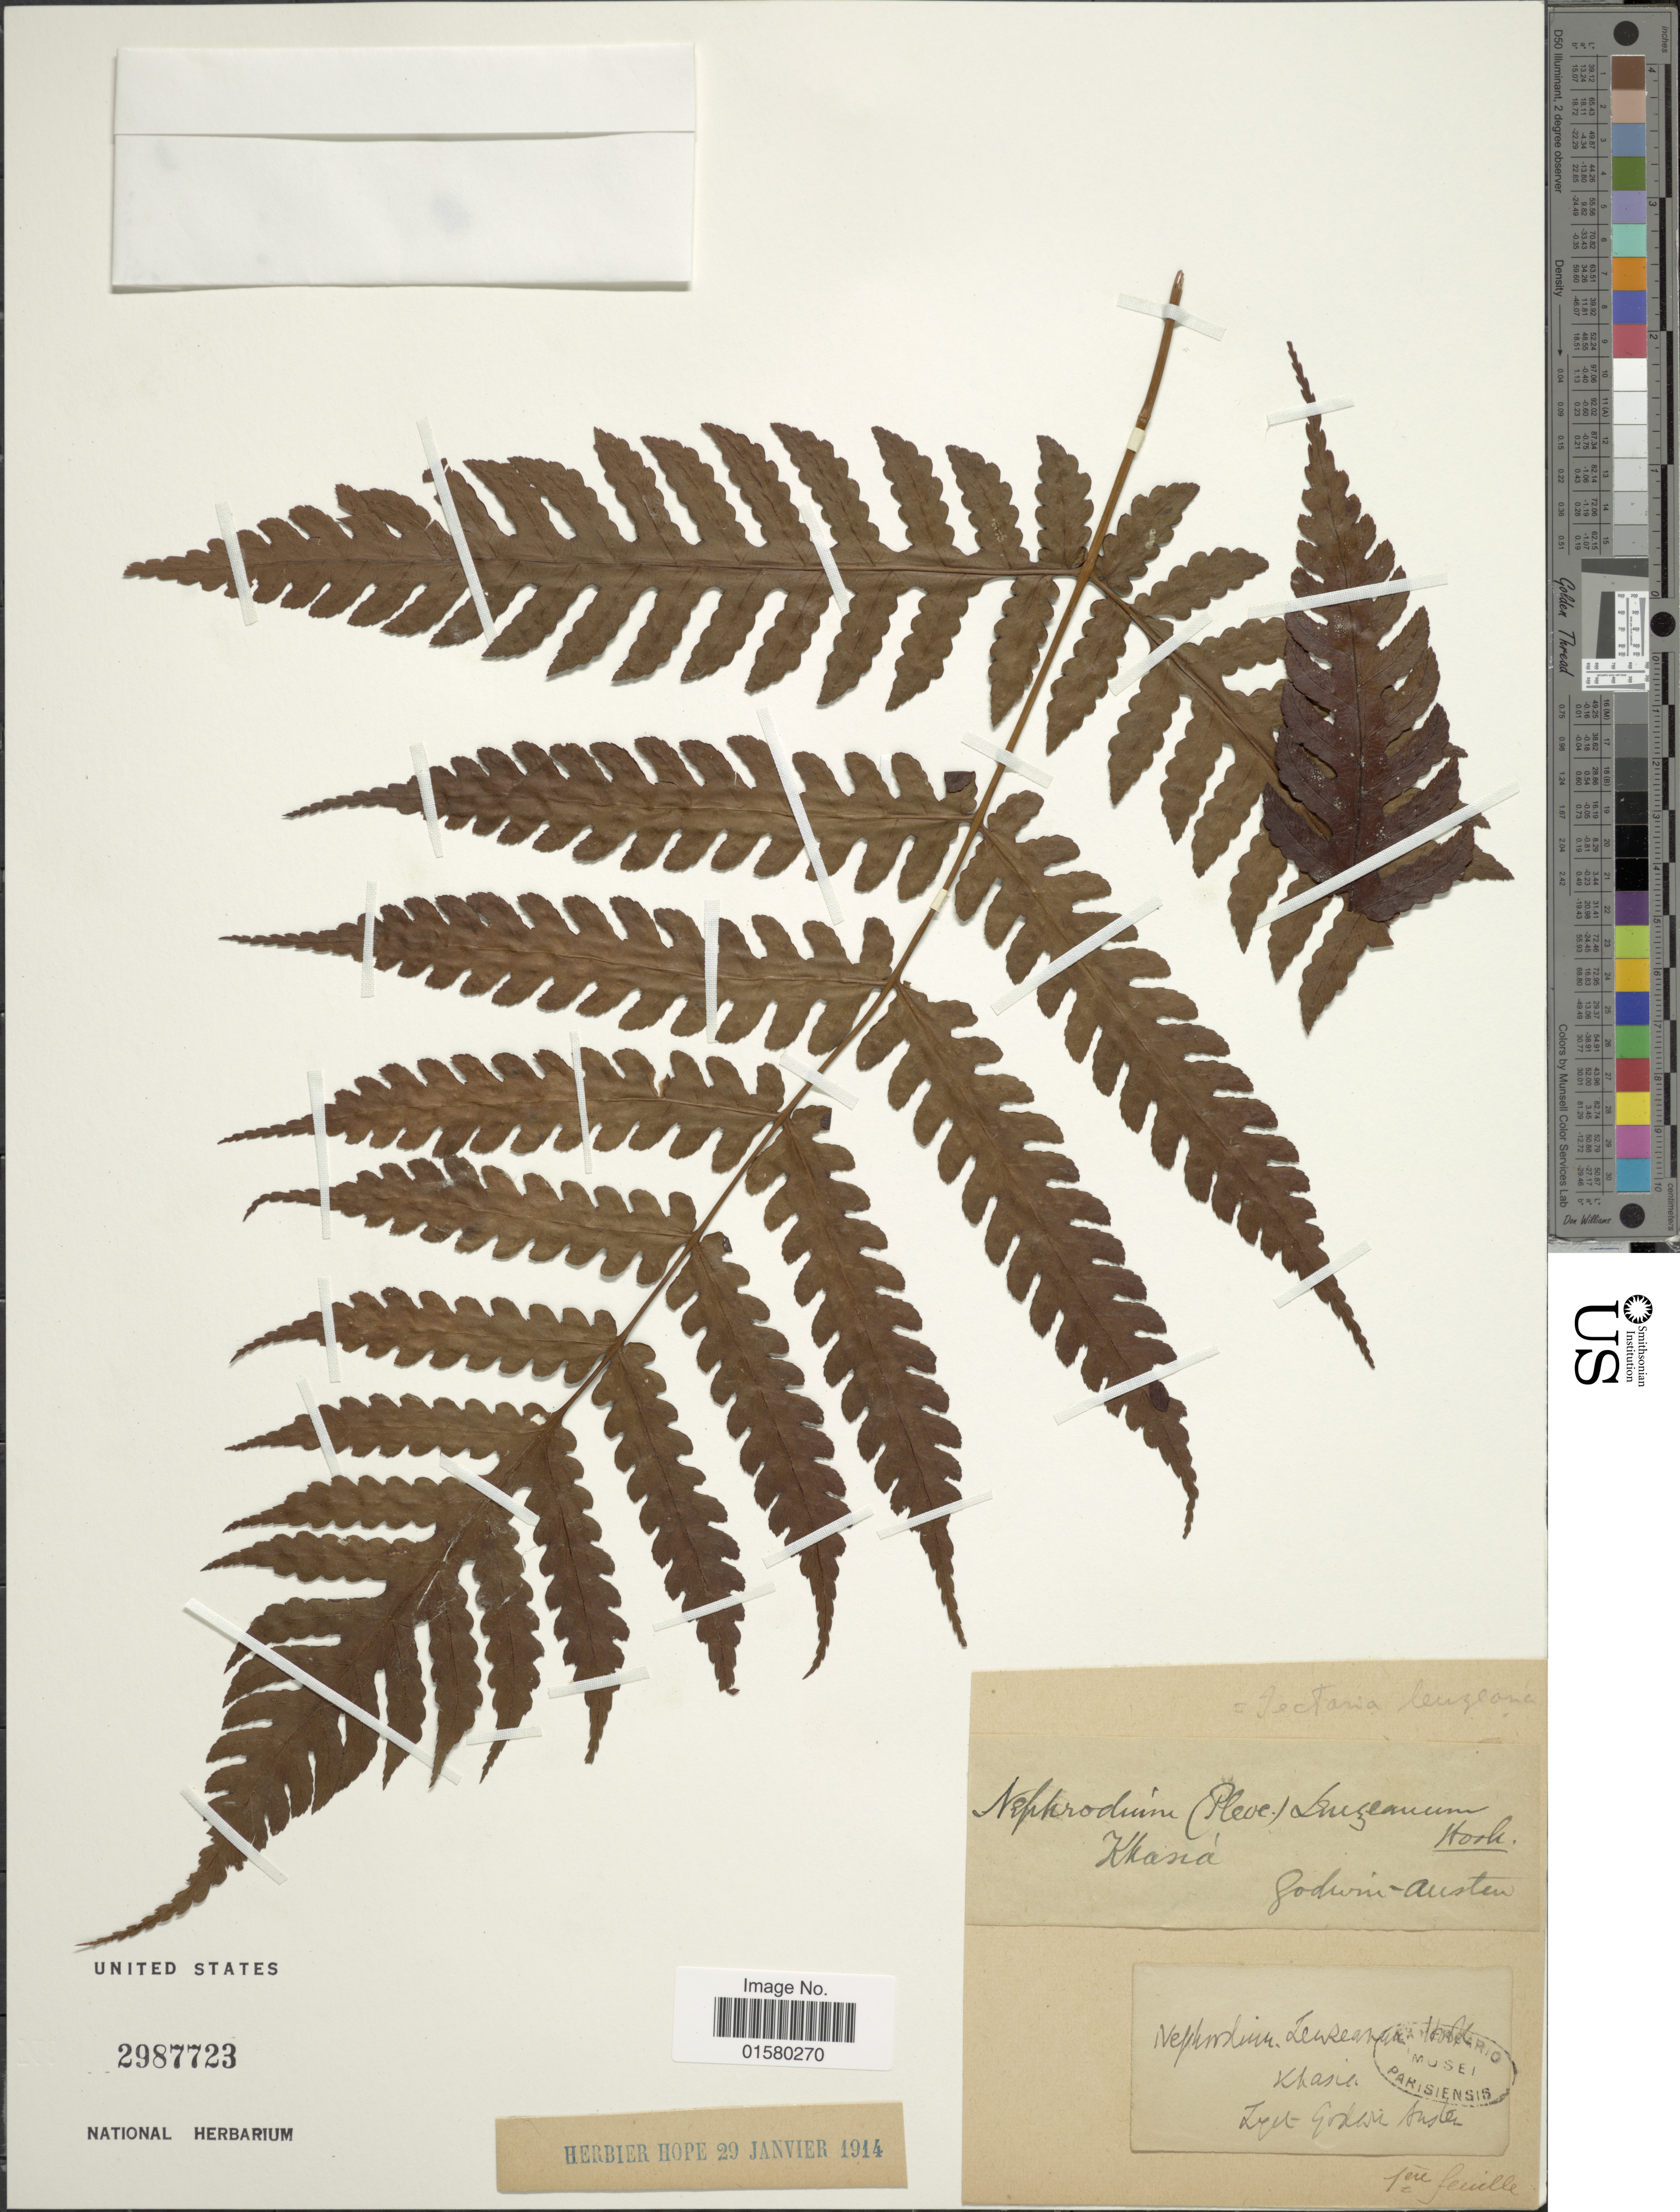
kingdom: Plantae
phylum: Tracheophyta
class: Polypodiopsida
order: Polypodiales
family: Tectariaceae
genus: Tectaria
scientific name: Tectaria leuzeana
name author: (Gaudich.) Copel.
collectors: G. Austen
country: India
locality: Khasia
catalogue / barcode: US 2987723